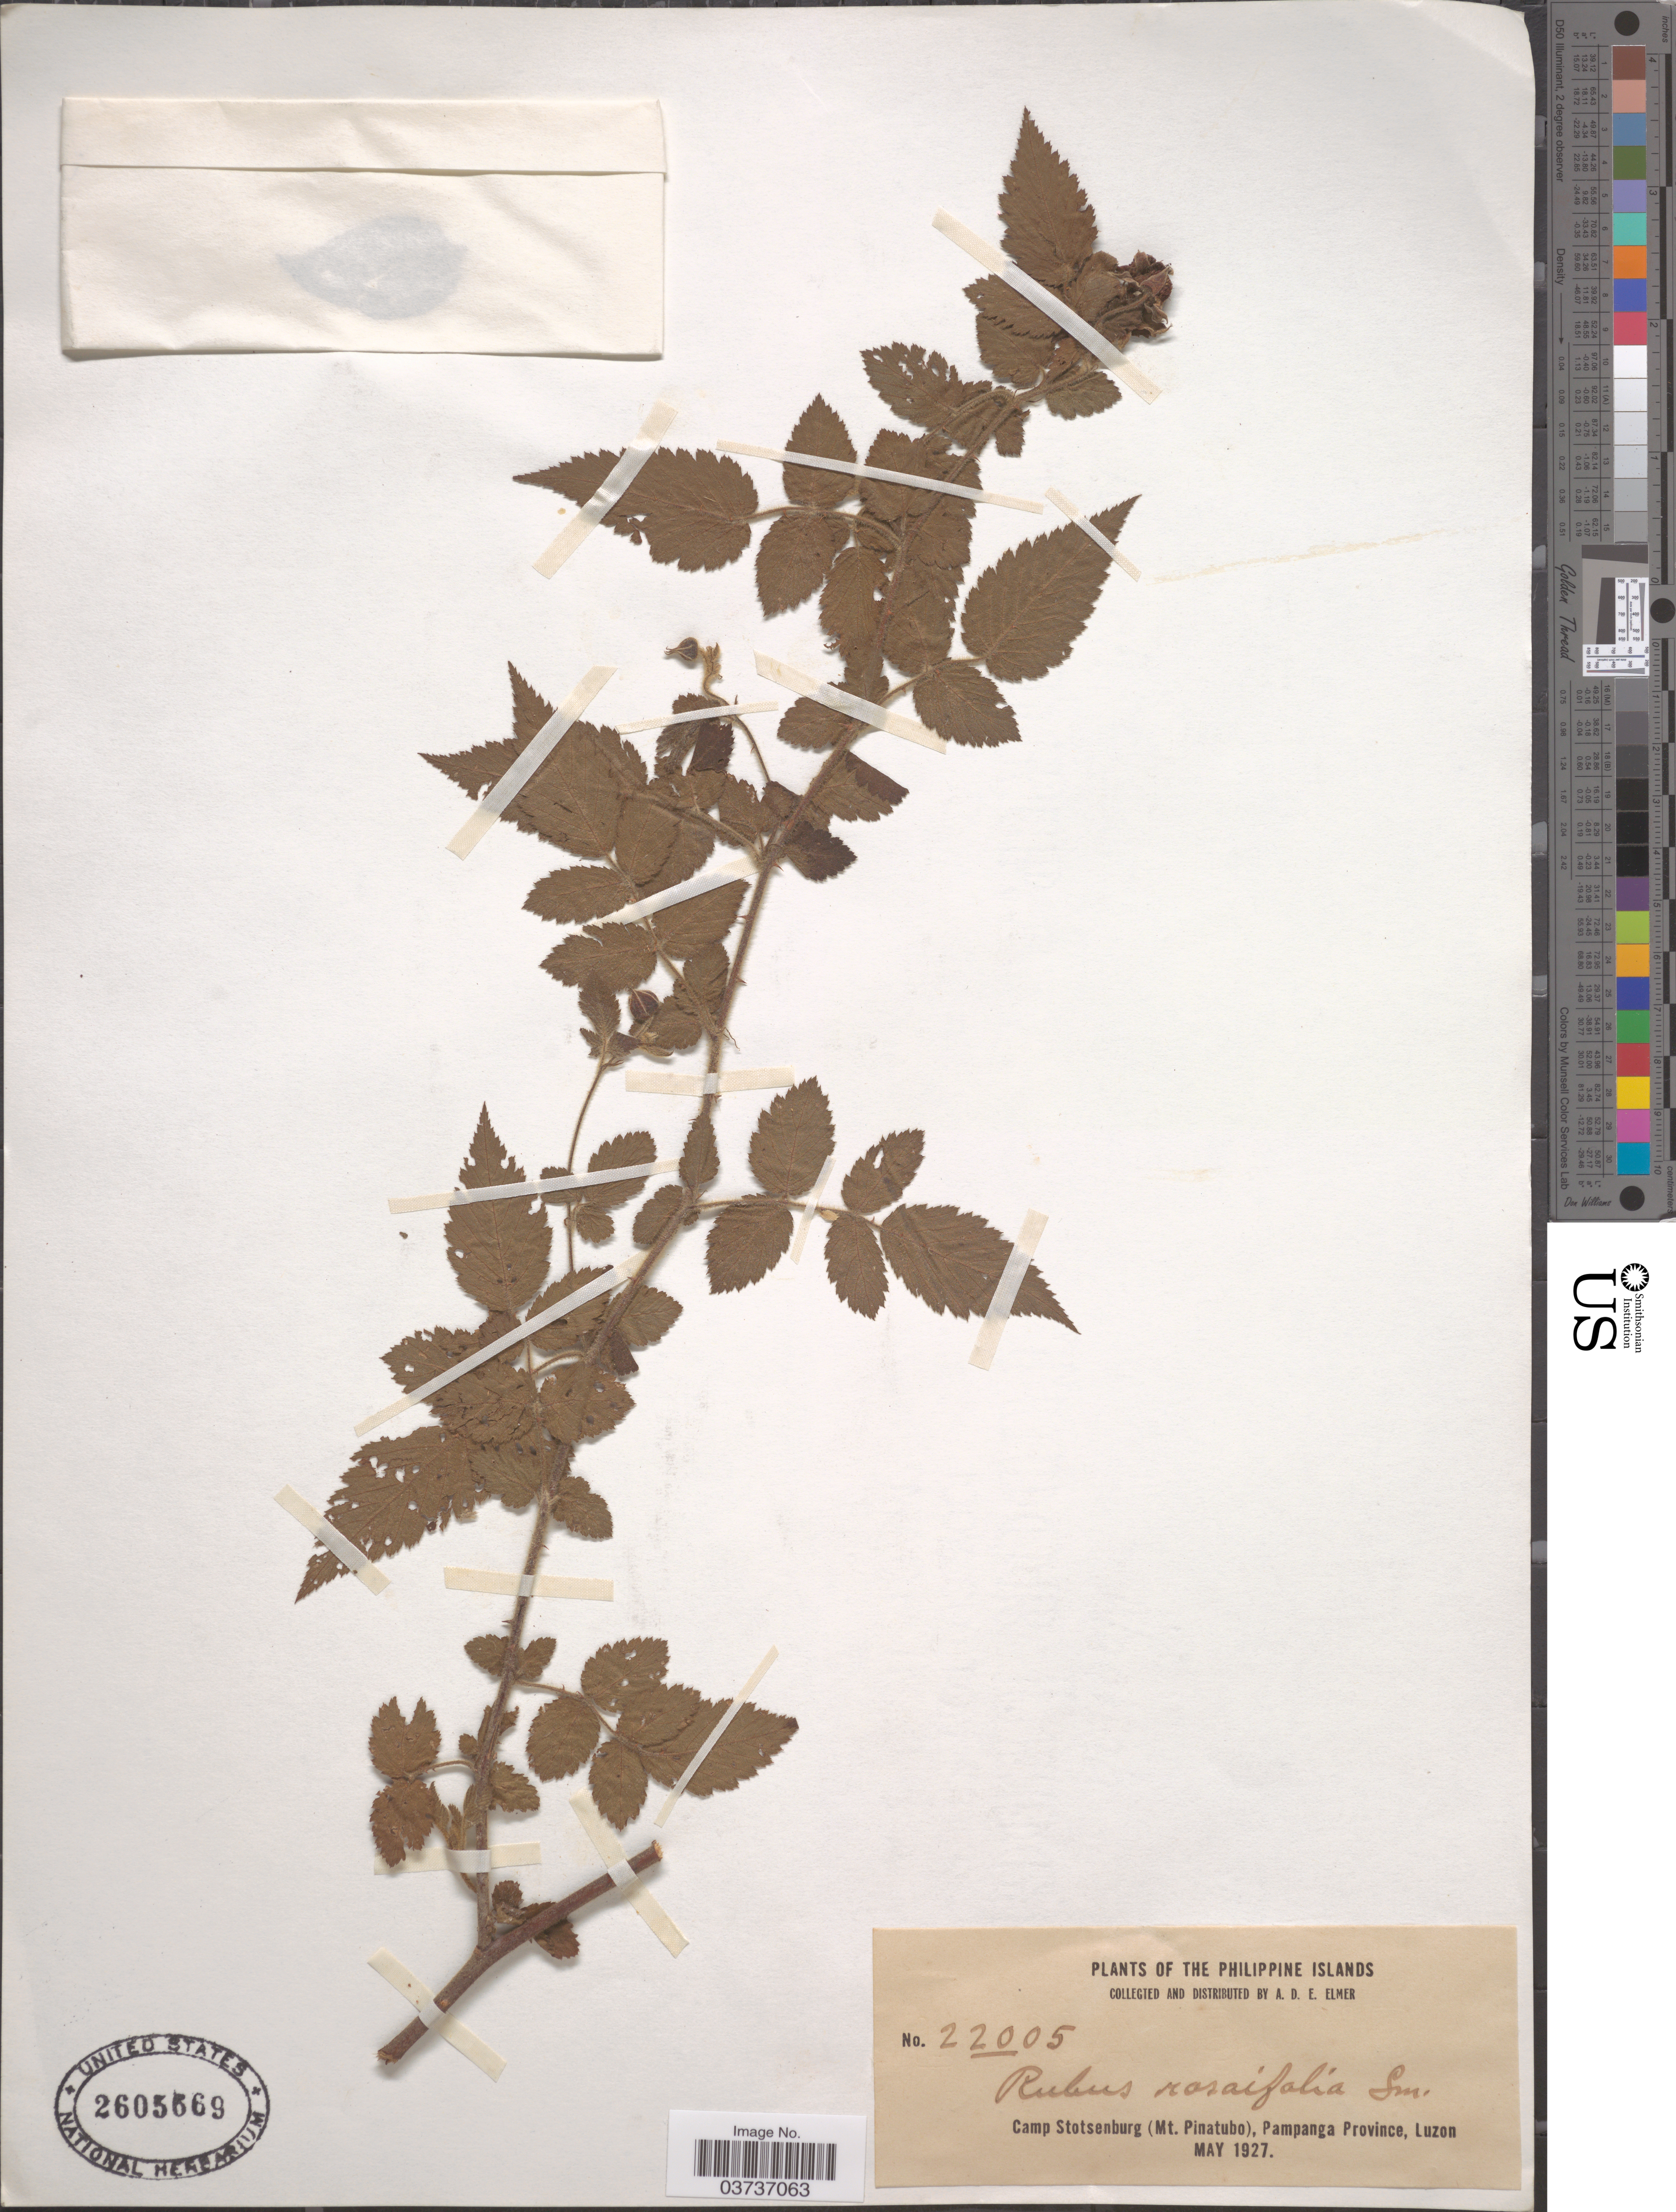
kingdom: Plantae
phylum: Tracheophyta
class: Magnoliopsida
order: Rosales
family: Rosaceae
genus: Rubus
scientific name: Rubus rosaefolius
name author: Sm.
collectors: A. D. E. Elmer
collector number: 22005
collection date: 1927-05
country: Philippines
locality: The Philippine Islands. Camp Stotsenburg (Mt. Pinatubo), Pampanga Province, Luzon.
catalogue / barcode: US 2605669